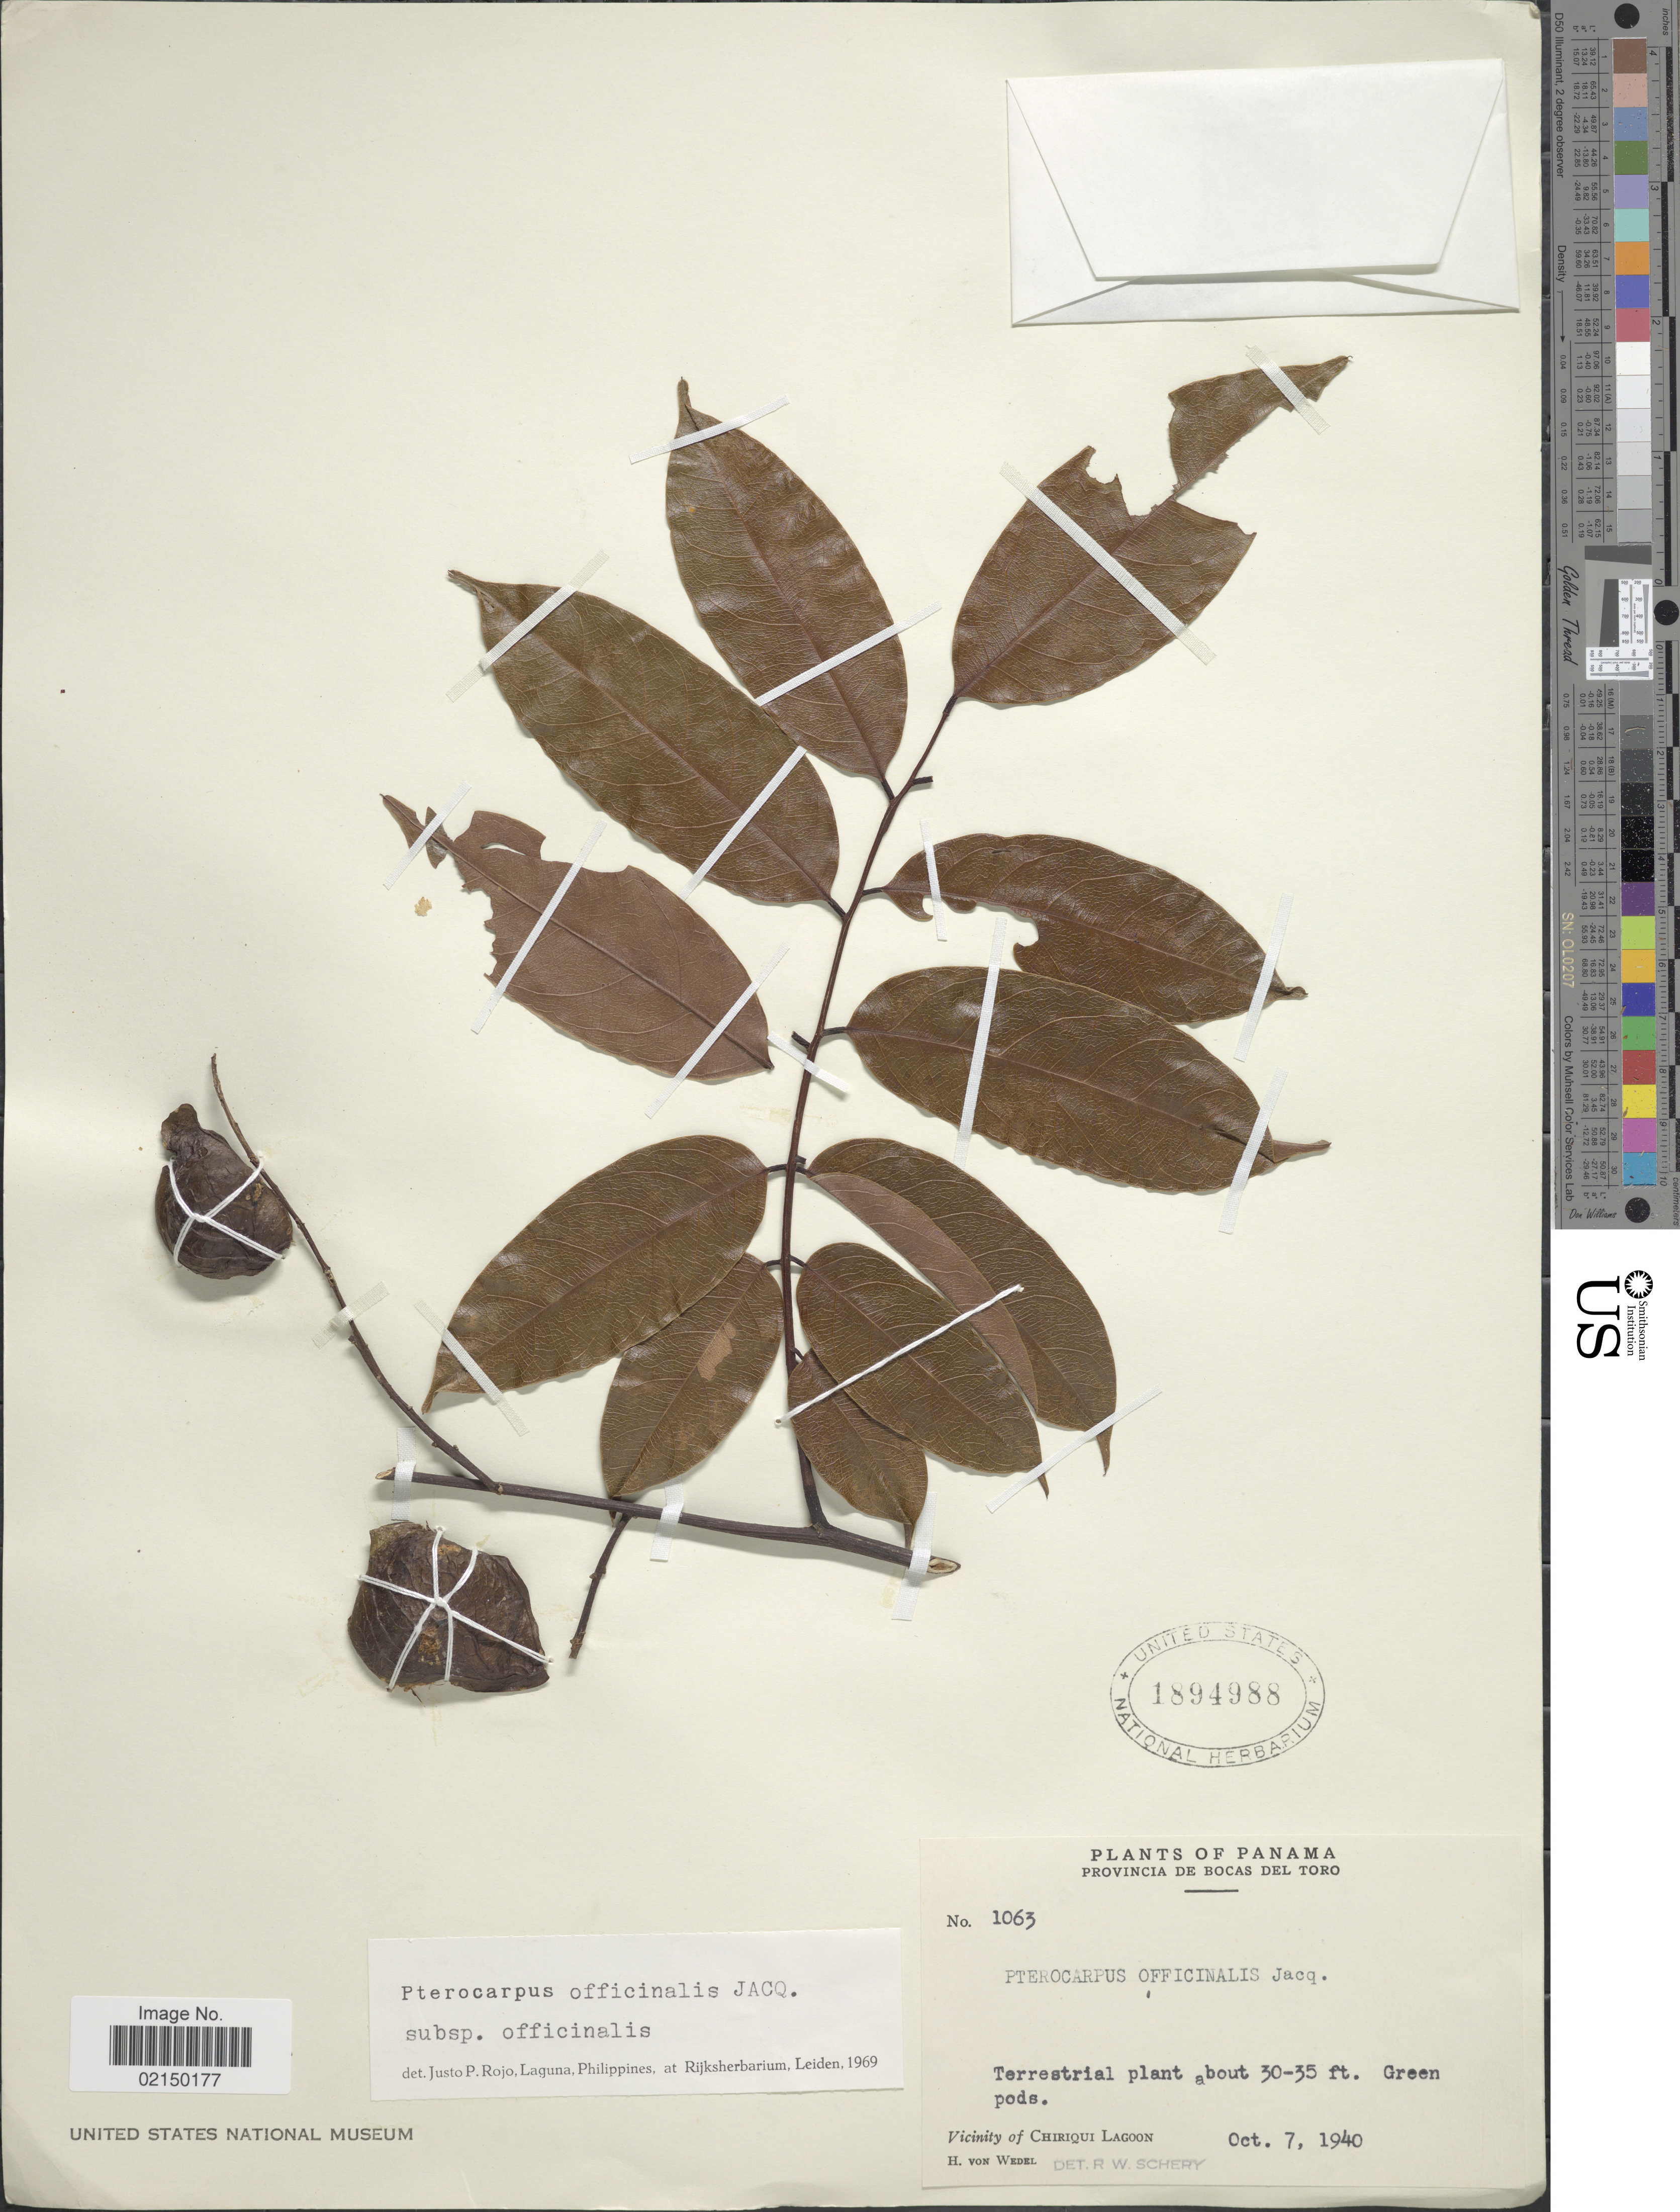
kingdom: Plantae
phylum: Tracheophyta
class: Magnoliopsida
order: Fabales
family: Fabaceae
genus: Pterocarpus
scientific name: Pterocarpus officinalis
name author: Jacq.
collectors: H. von Wedel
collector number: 1063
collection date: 1940-10-07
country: Panama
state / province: Bocas del Toro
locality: Vicinity of Chiriqui Lagoon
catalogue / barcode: US 1894988